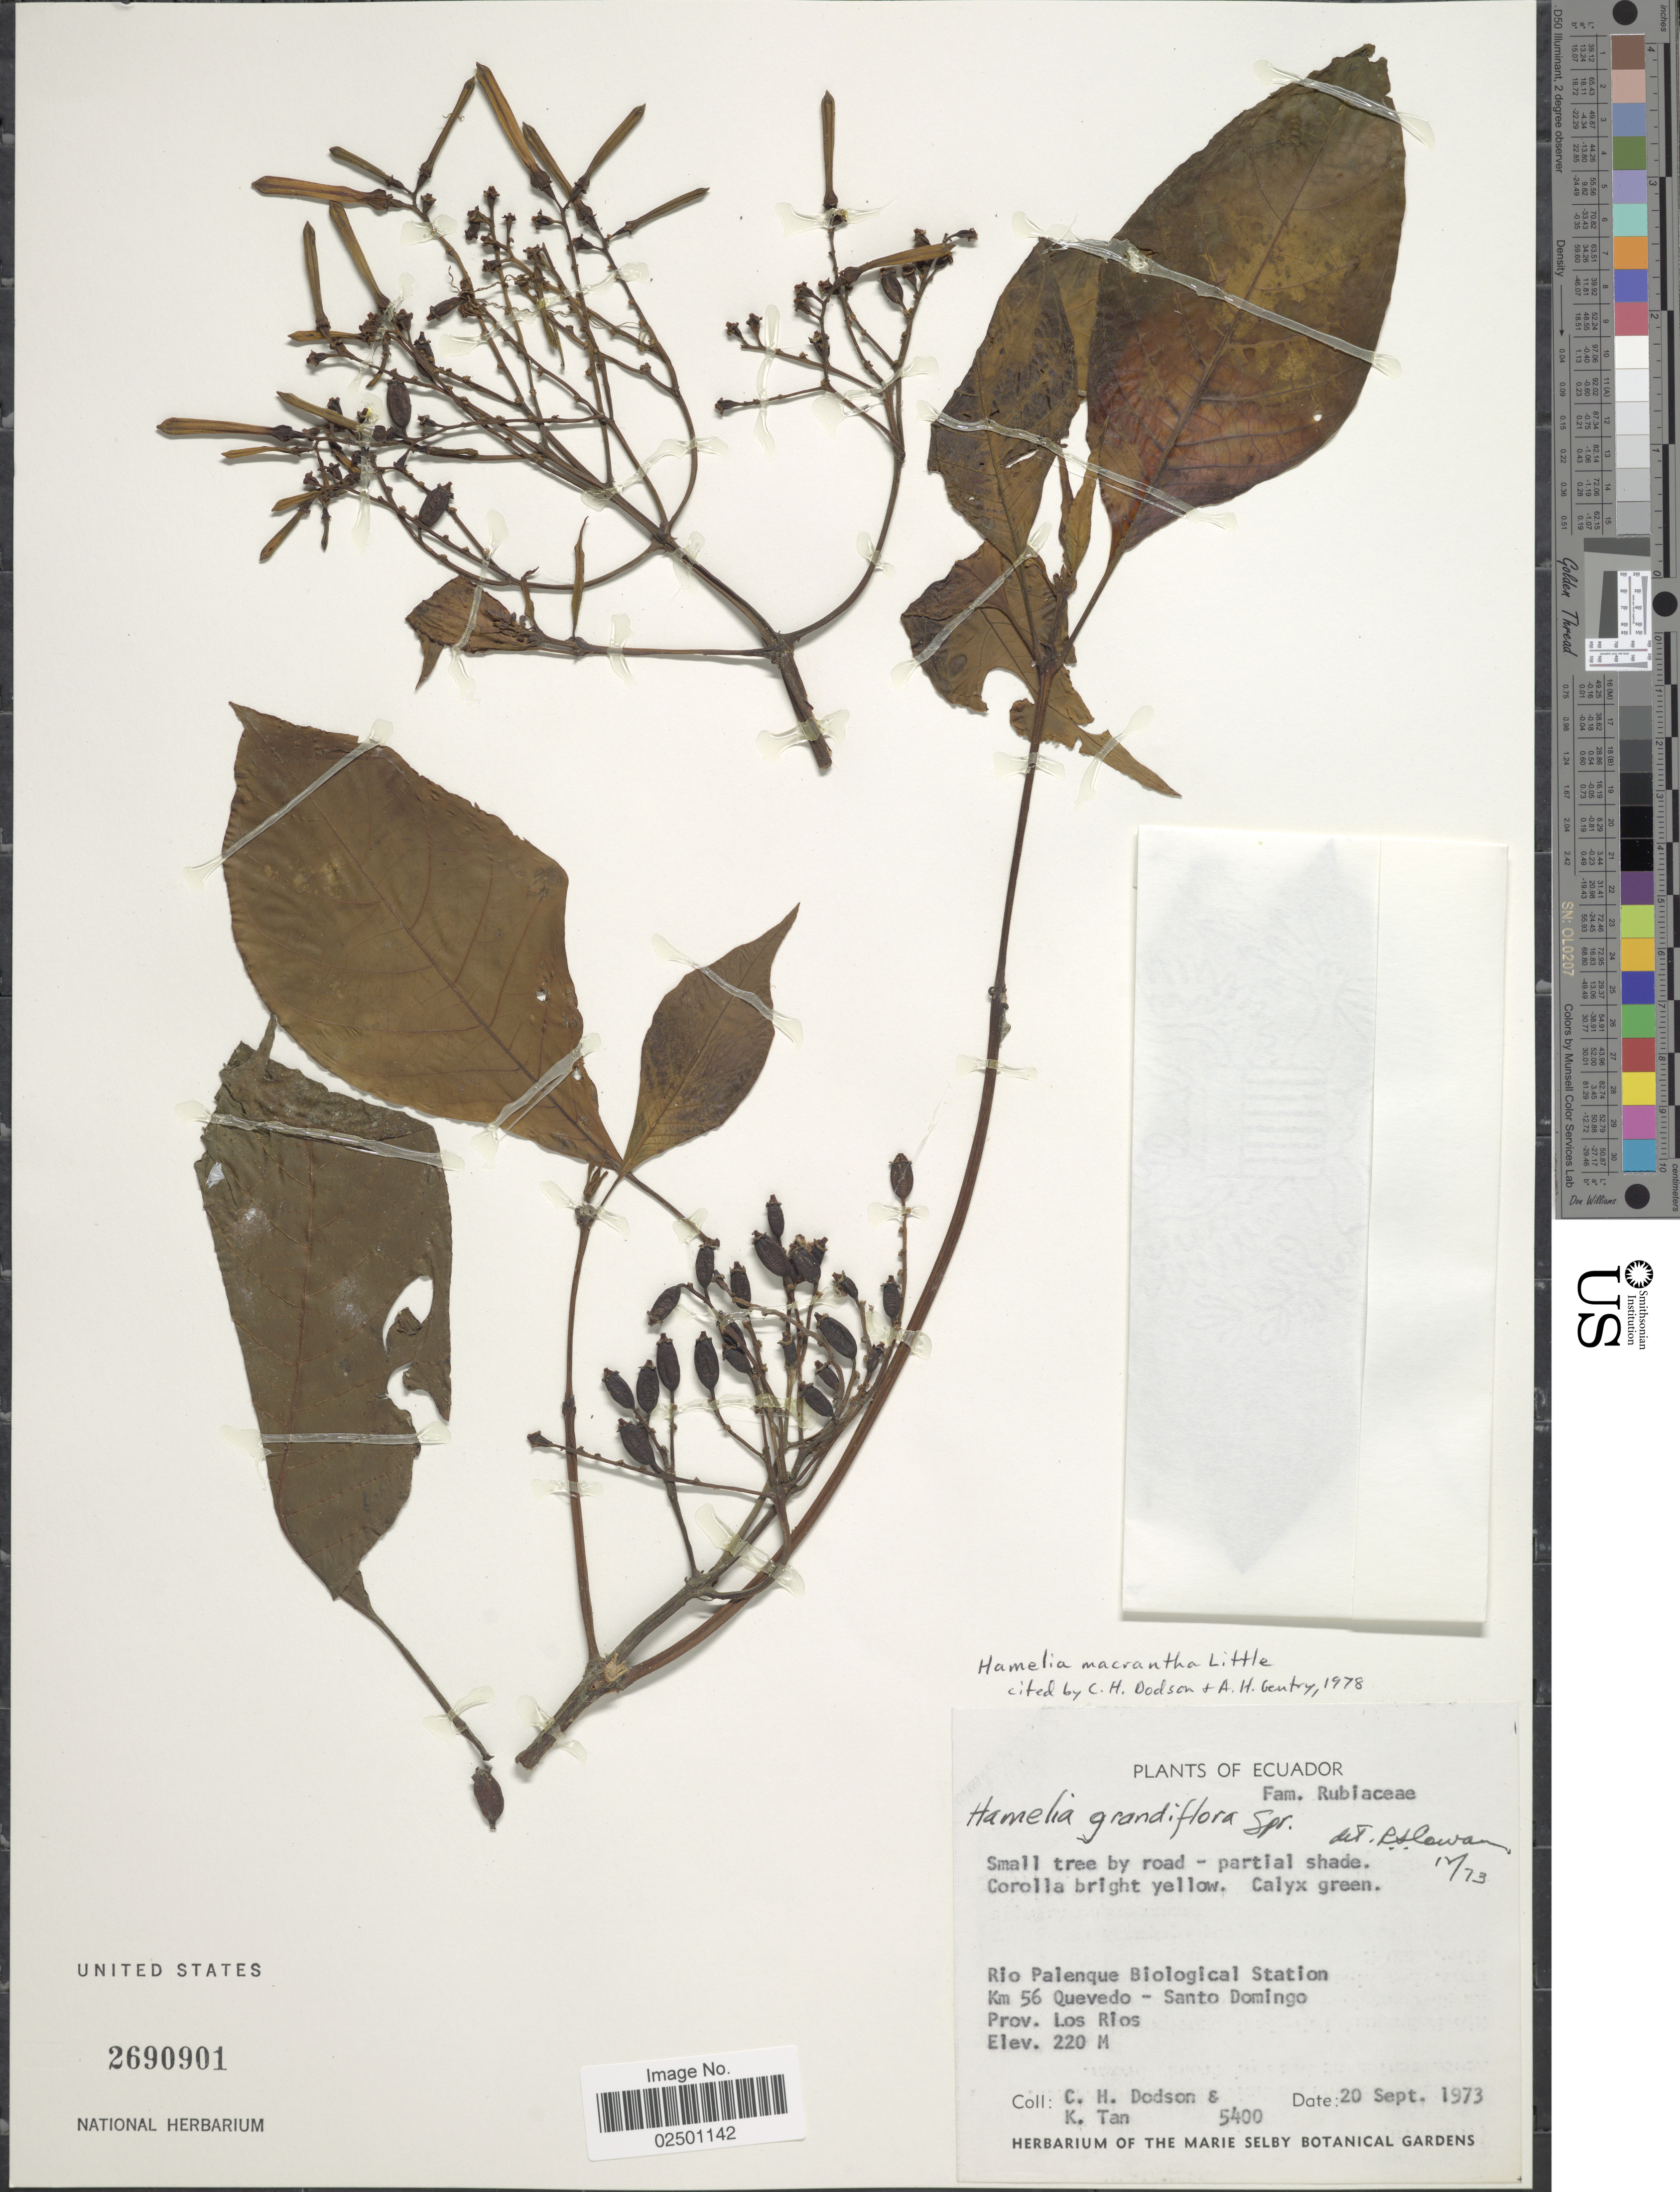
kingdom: Plantae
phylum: Tracheophyta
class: Magnoliopsida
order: Gentianales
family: Rubiaceae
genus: Hamelia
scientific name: Hamelia macrantha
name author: Little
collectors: C. H. Dodson & K. Tan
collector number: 5400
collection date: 1973-09-20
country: Ecuador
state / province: Los Ríos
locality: Rio Palenque Biological Station. Km 56 Quevedo - Santo Domingo. Prov. Los Rios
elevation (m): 220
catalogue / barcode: US 2690901